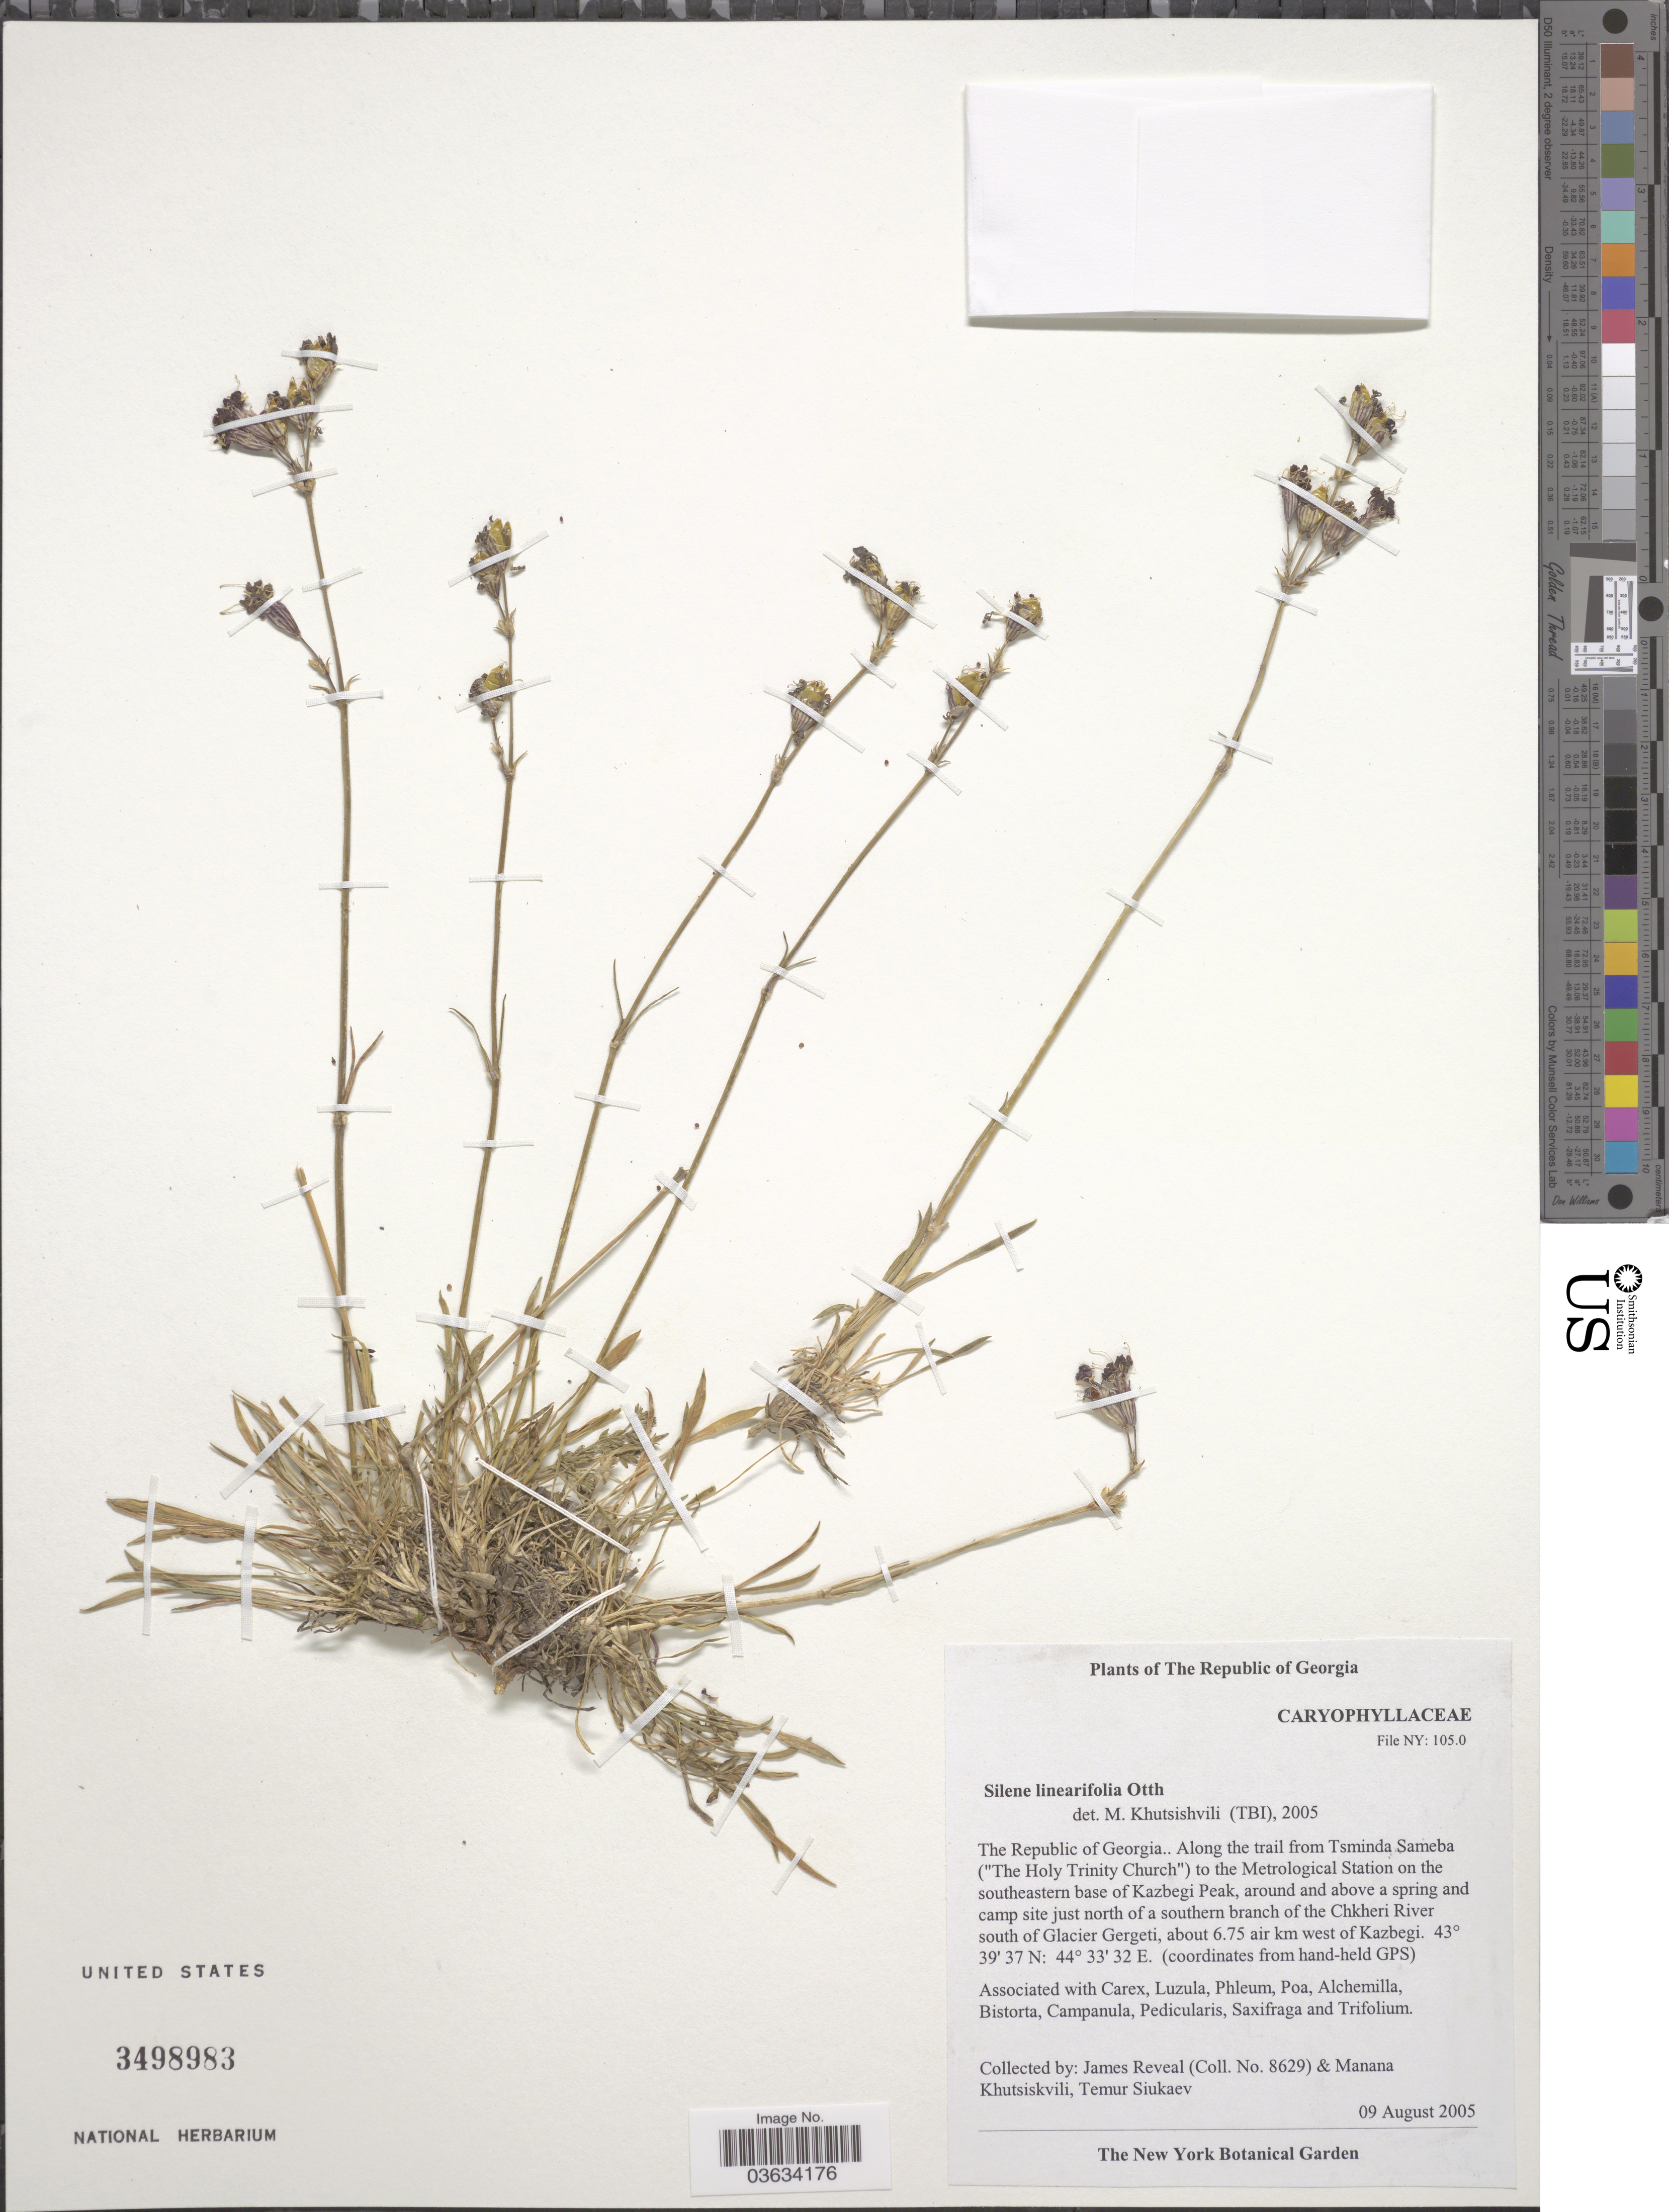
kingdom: Plantae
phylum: Tracheophyta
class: Magnoliopsida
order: Caryophyllales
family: Caryophyllaceae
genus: Silene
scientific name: Silene linearifolia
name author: Otth ex DC.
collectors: J. Reveal, M. Khutsiskvili & T. Siukaev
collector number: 8629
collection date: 2005-08-09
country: Georgia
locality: The Republic of Georgia. Along the trail from Tsminda Sameba ("The Holy Trinity Church") to the Metrological Station on the southeastern base of Kazbegi Peak, around and above a spring and camp site just north of a southern branch of the Chkheri River south of Glacier Gergeti, about 6.75 air km west of Kazbegi.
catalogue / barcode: US 3498983